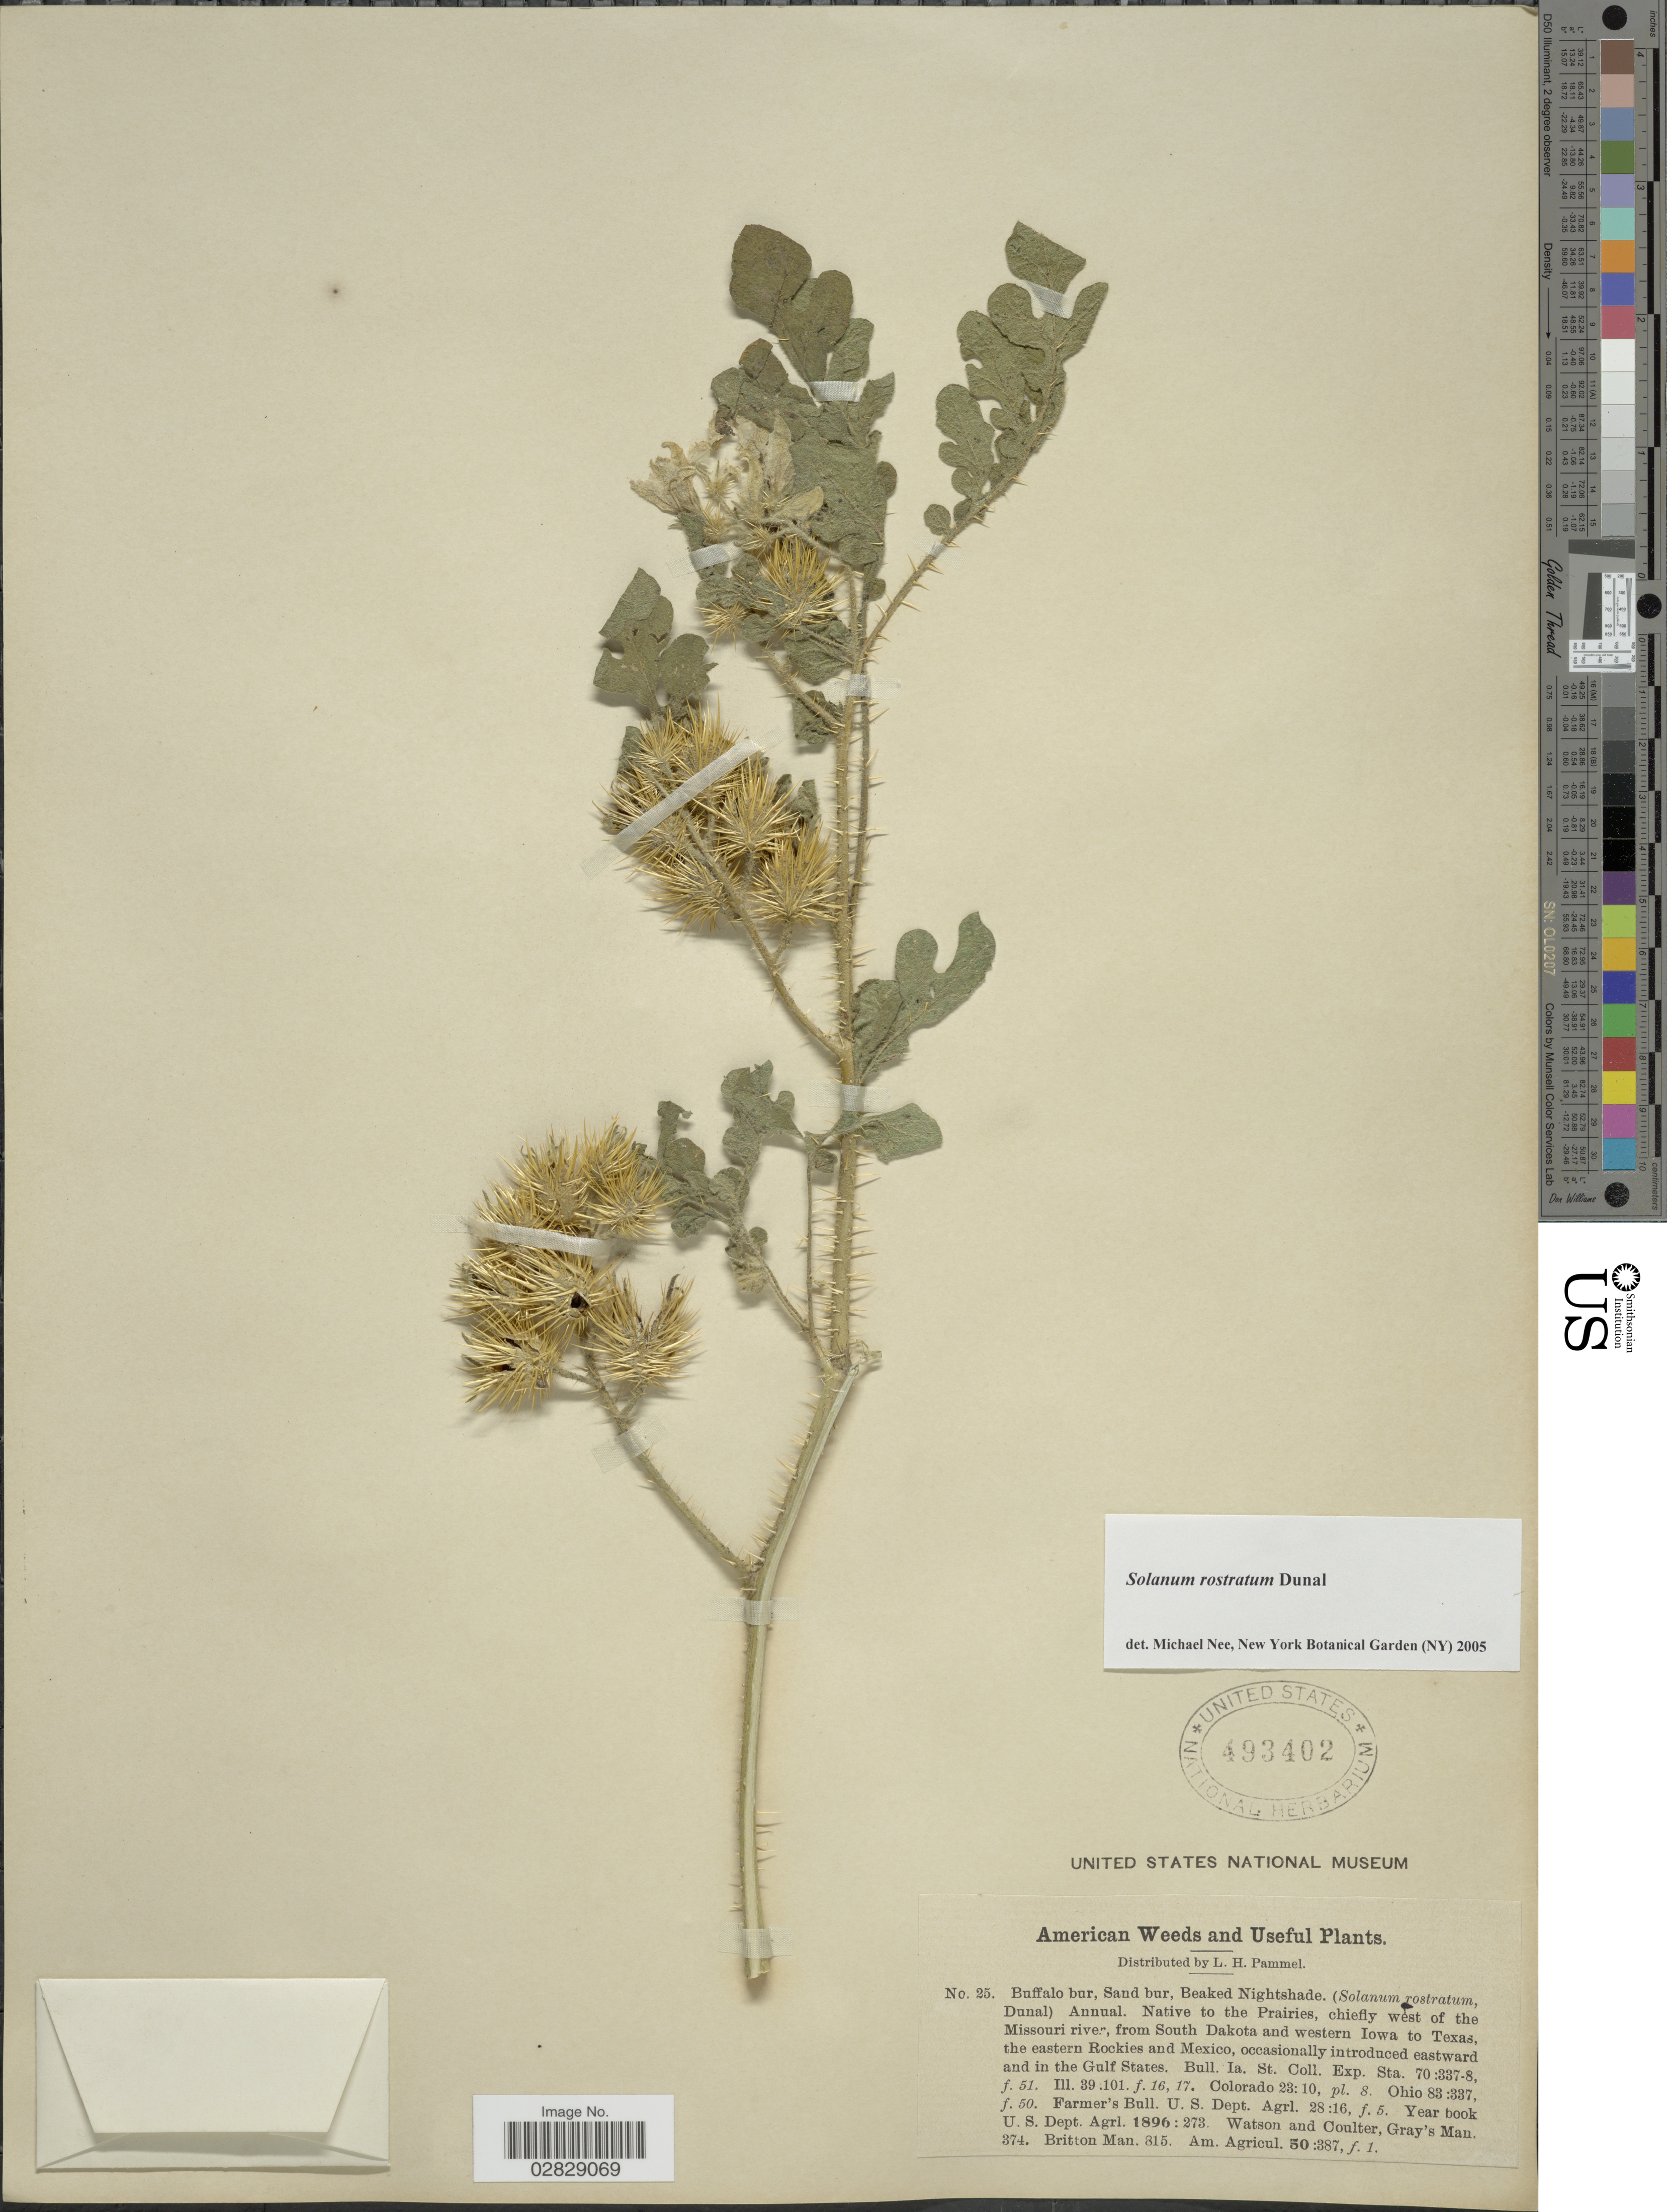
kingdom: Plantae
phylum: Tracheophyta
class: Magnoliopsida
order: Solanales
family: Solanaceae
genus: Solanum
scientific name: Solanum rostratum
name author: Dunal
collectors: L. Pammel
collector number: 25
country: United States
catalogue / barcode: US 493402